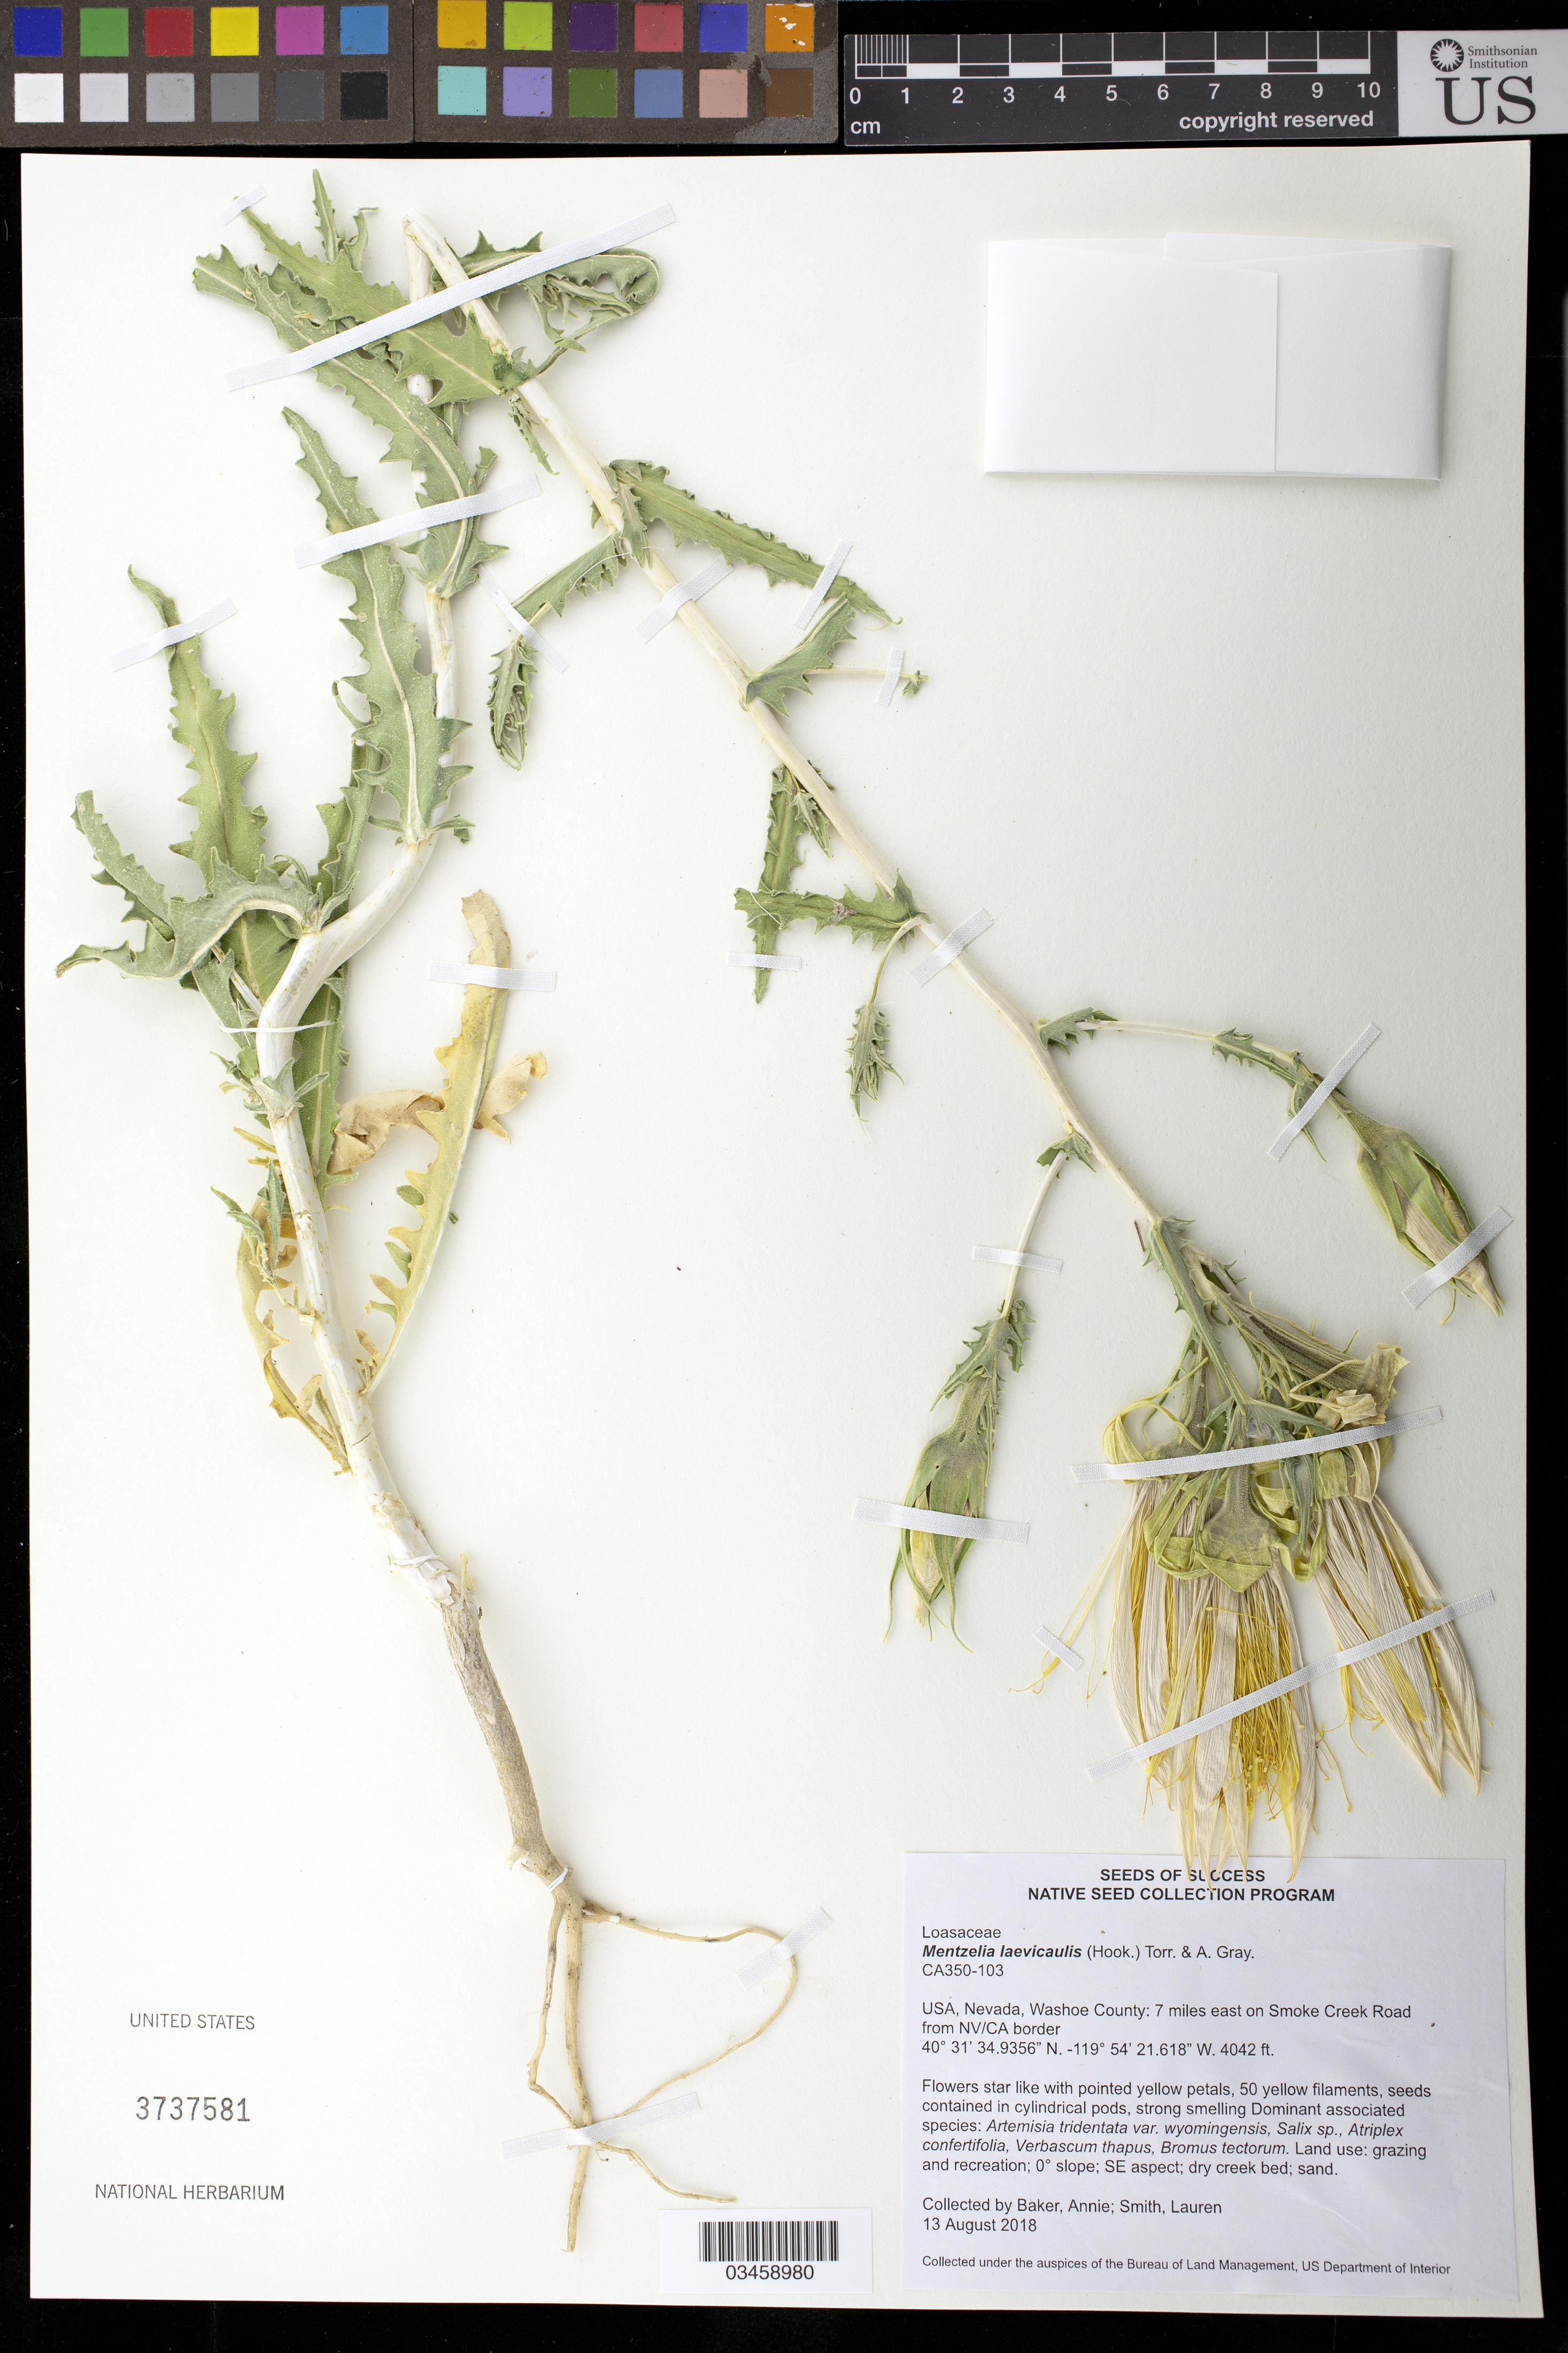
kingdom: Plantae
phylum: Tracheophyta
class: Magnoliopsida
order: Cornales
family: Loasaceae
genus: Mentzelia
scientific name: Mentzelia laevicaulis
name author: (Douglas ex Hook.) Torr. & A. Gray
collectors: A. Baker & L. Smith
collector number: CA350-103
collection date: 2018-08-13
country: United States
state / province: Nevada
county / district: Washoe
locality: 7 mi. E on Smoke Creek Road from NV/CA border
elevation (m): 1232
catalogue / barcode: US 3737581